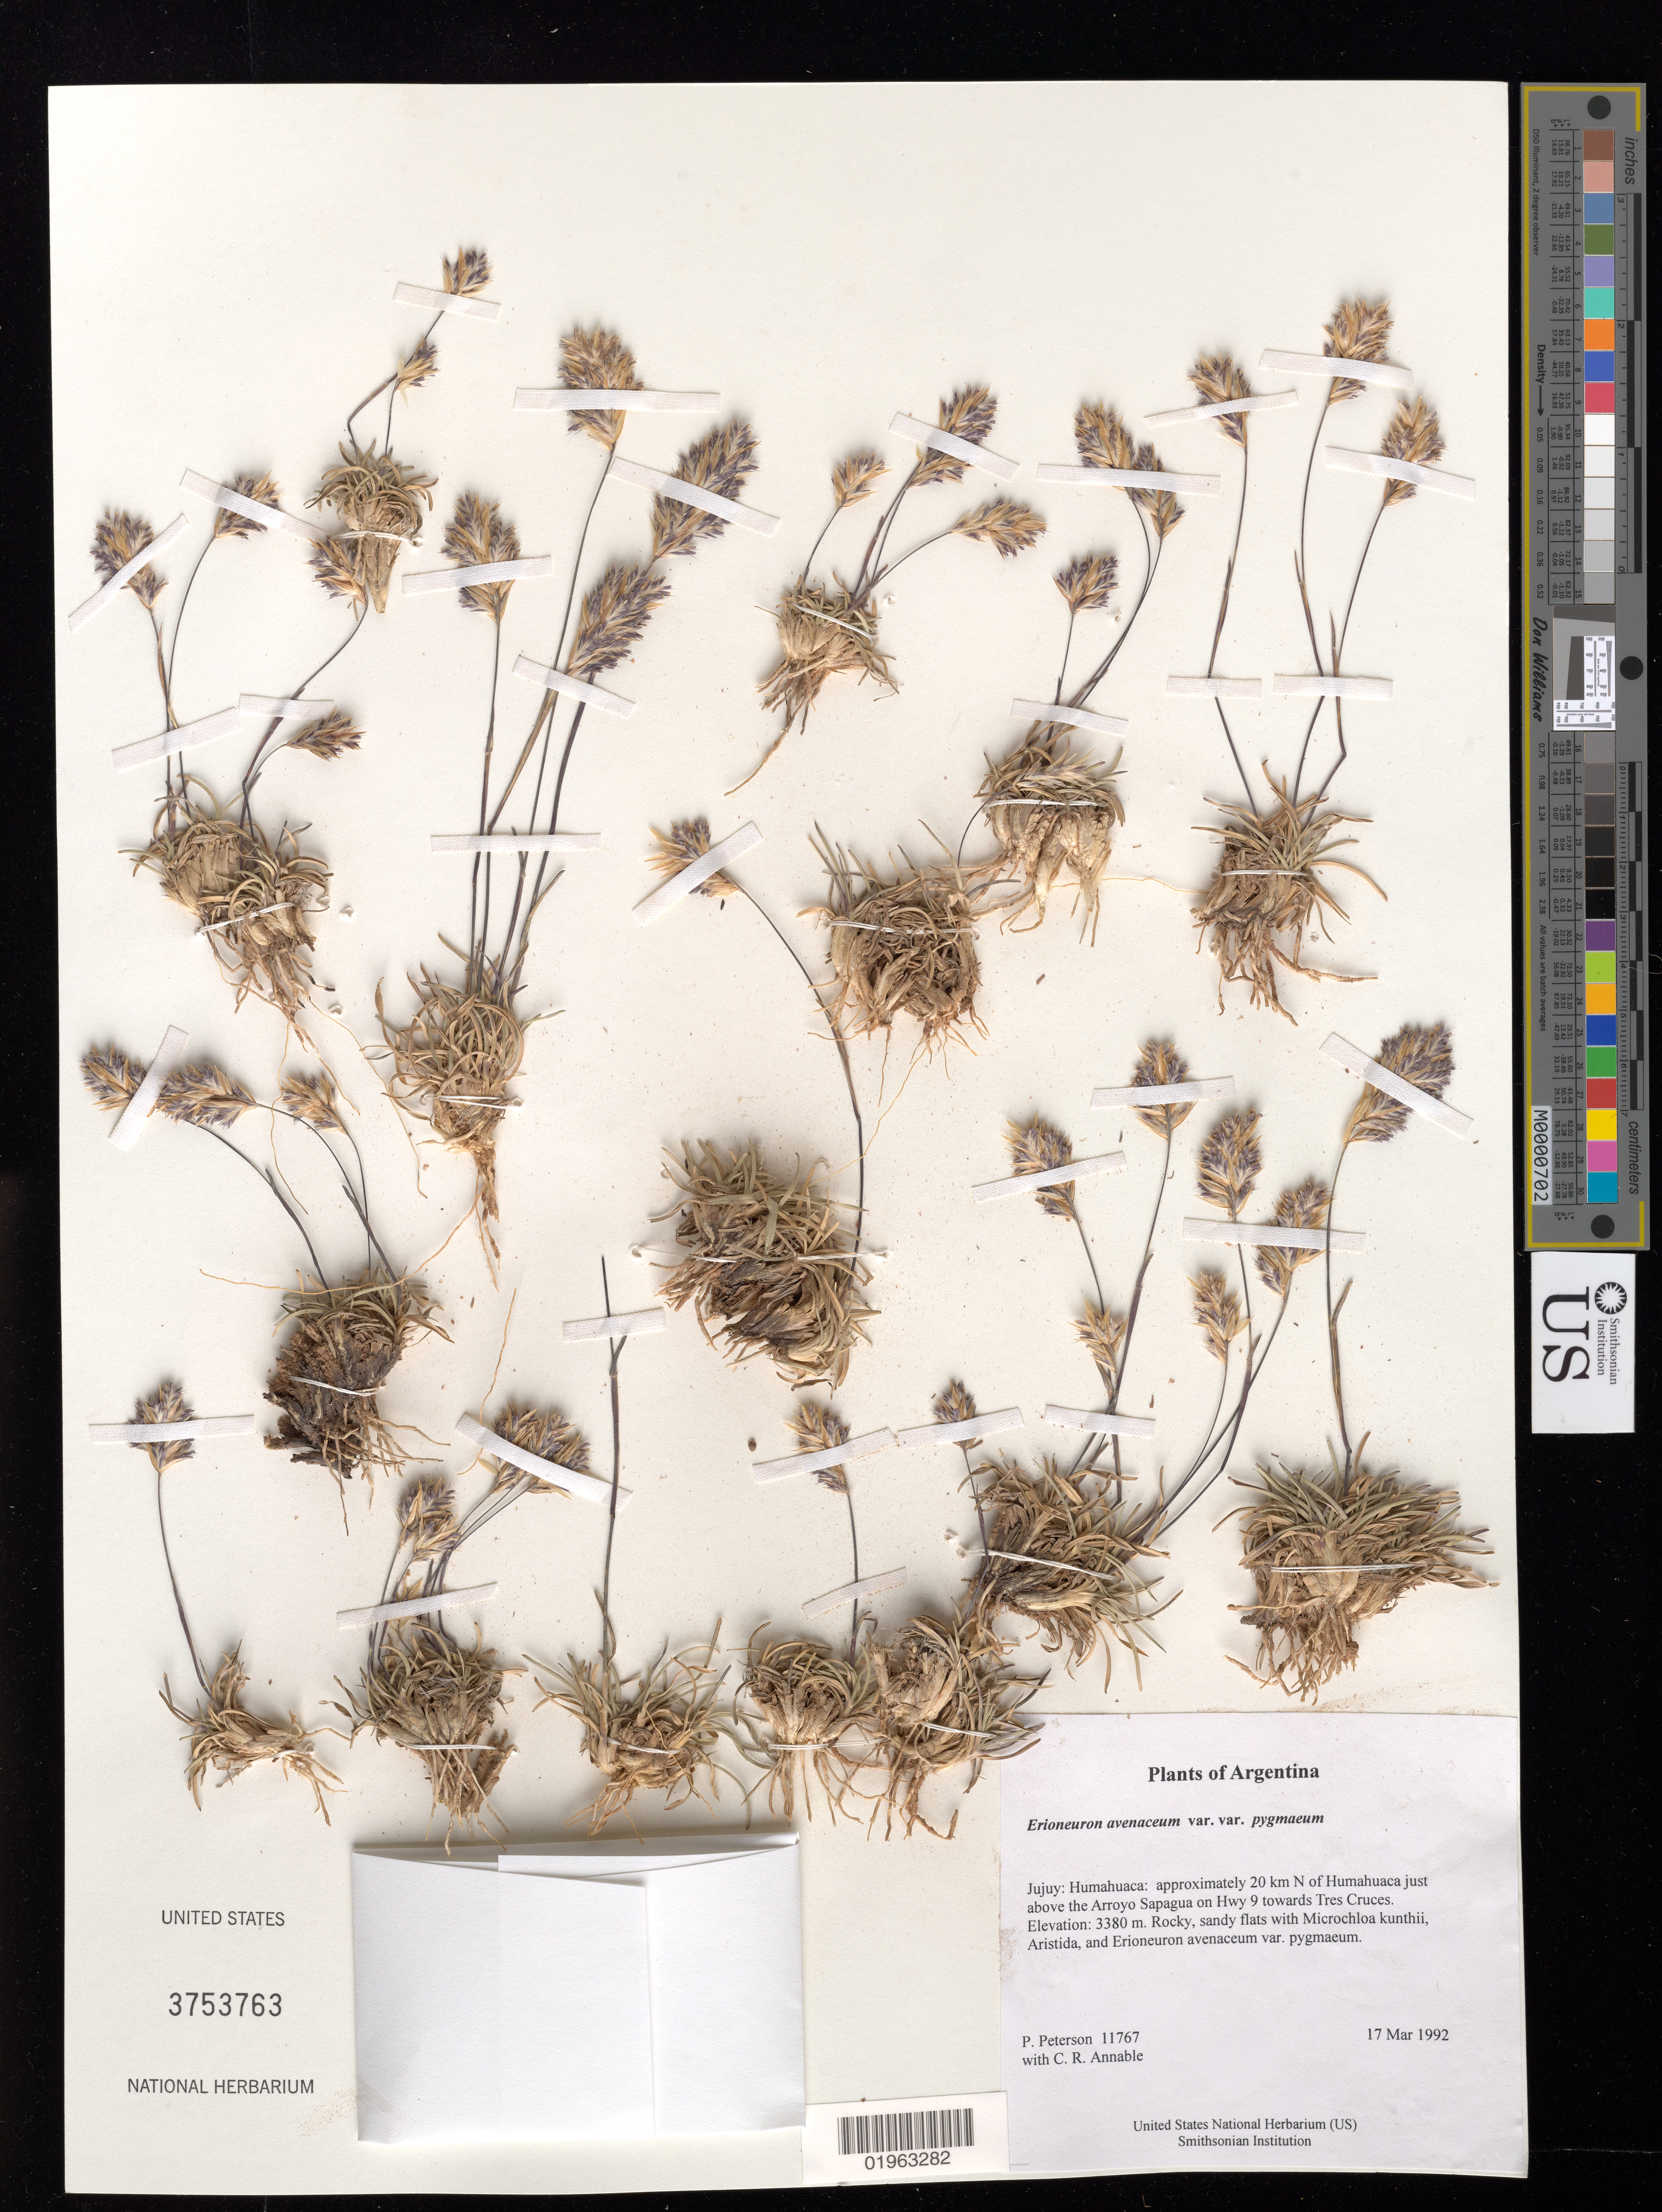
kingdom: Plantae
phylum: Tracheophyta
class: Liliopsida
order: Poales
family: Poaceae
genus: Erioneuron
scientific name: Erioneuron avenaceum var. pygmaeum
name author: (Hack.) Anton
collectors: P. M. Peterson & C. R. Annable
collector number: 11767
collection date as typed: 17 Mar 1992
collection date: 1992-03-17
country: Argentina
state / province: Jujuy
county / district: Humahuaca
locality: approximately 20 km N of Humahuaca just above the Arroyo Sapagua on Hwy 9 towards Tres Cruces.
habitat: Rocky, sandy flats with Microchloa kunthii, Aristida, and Erioneuron avenaceum var. pygmaeum.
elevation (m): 3380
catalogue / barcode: US 3753763